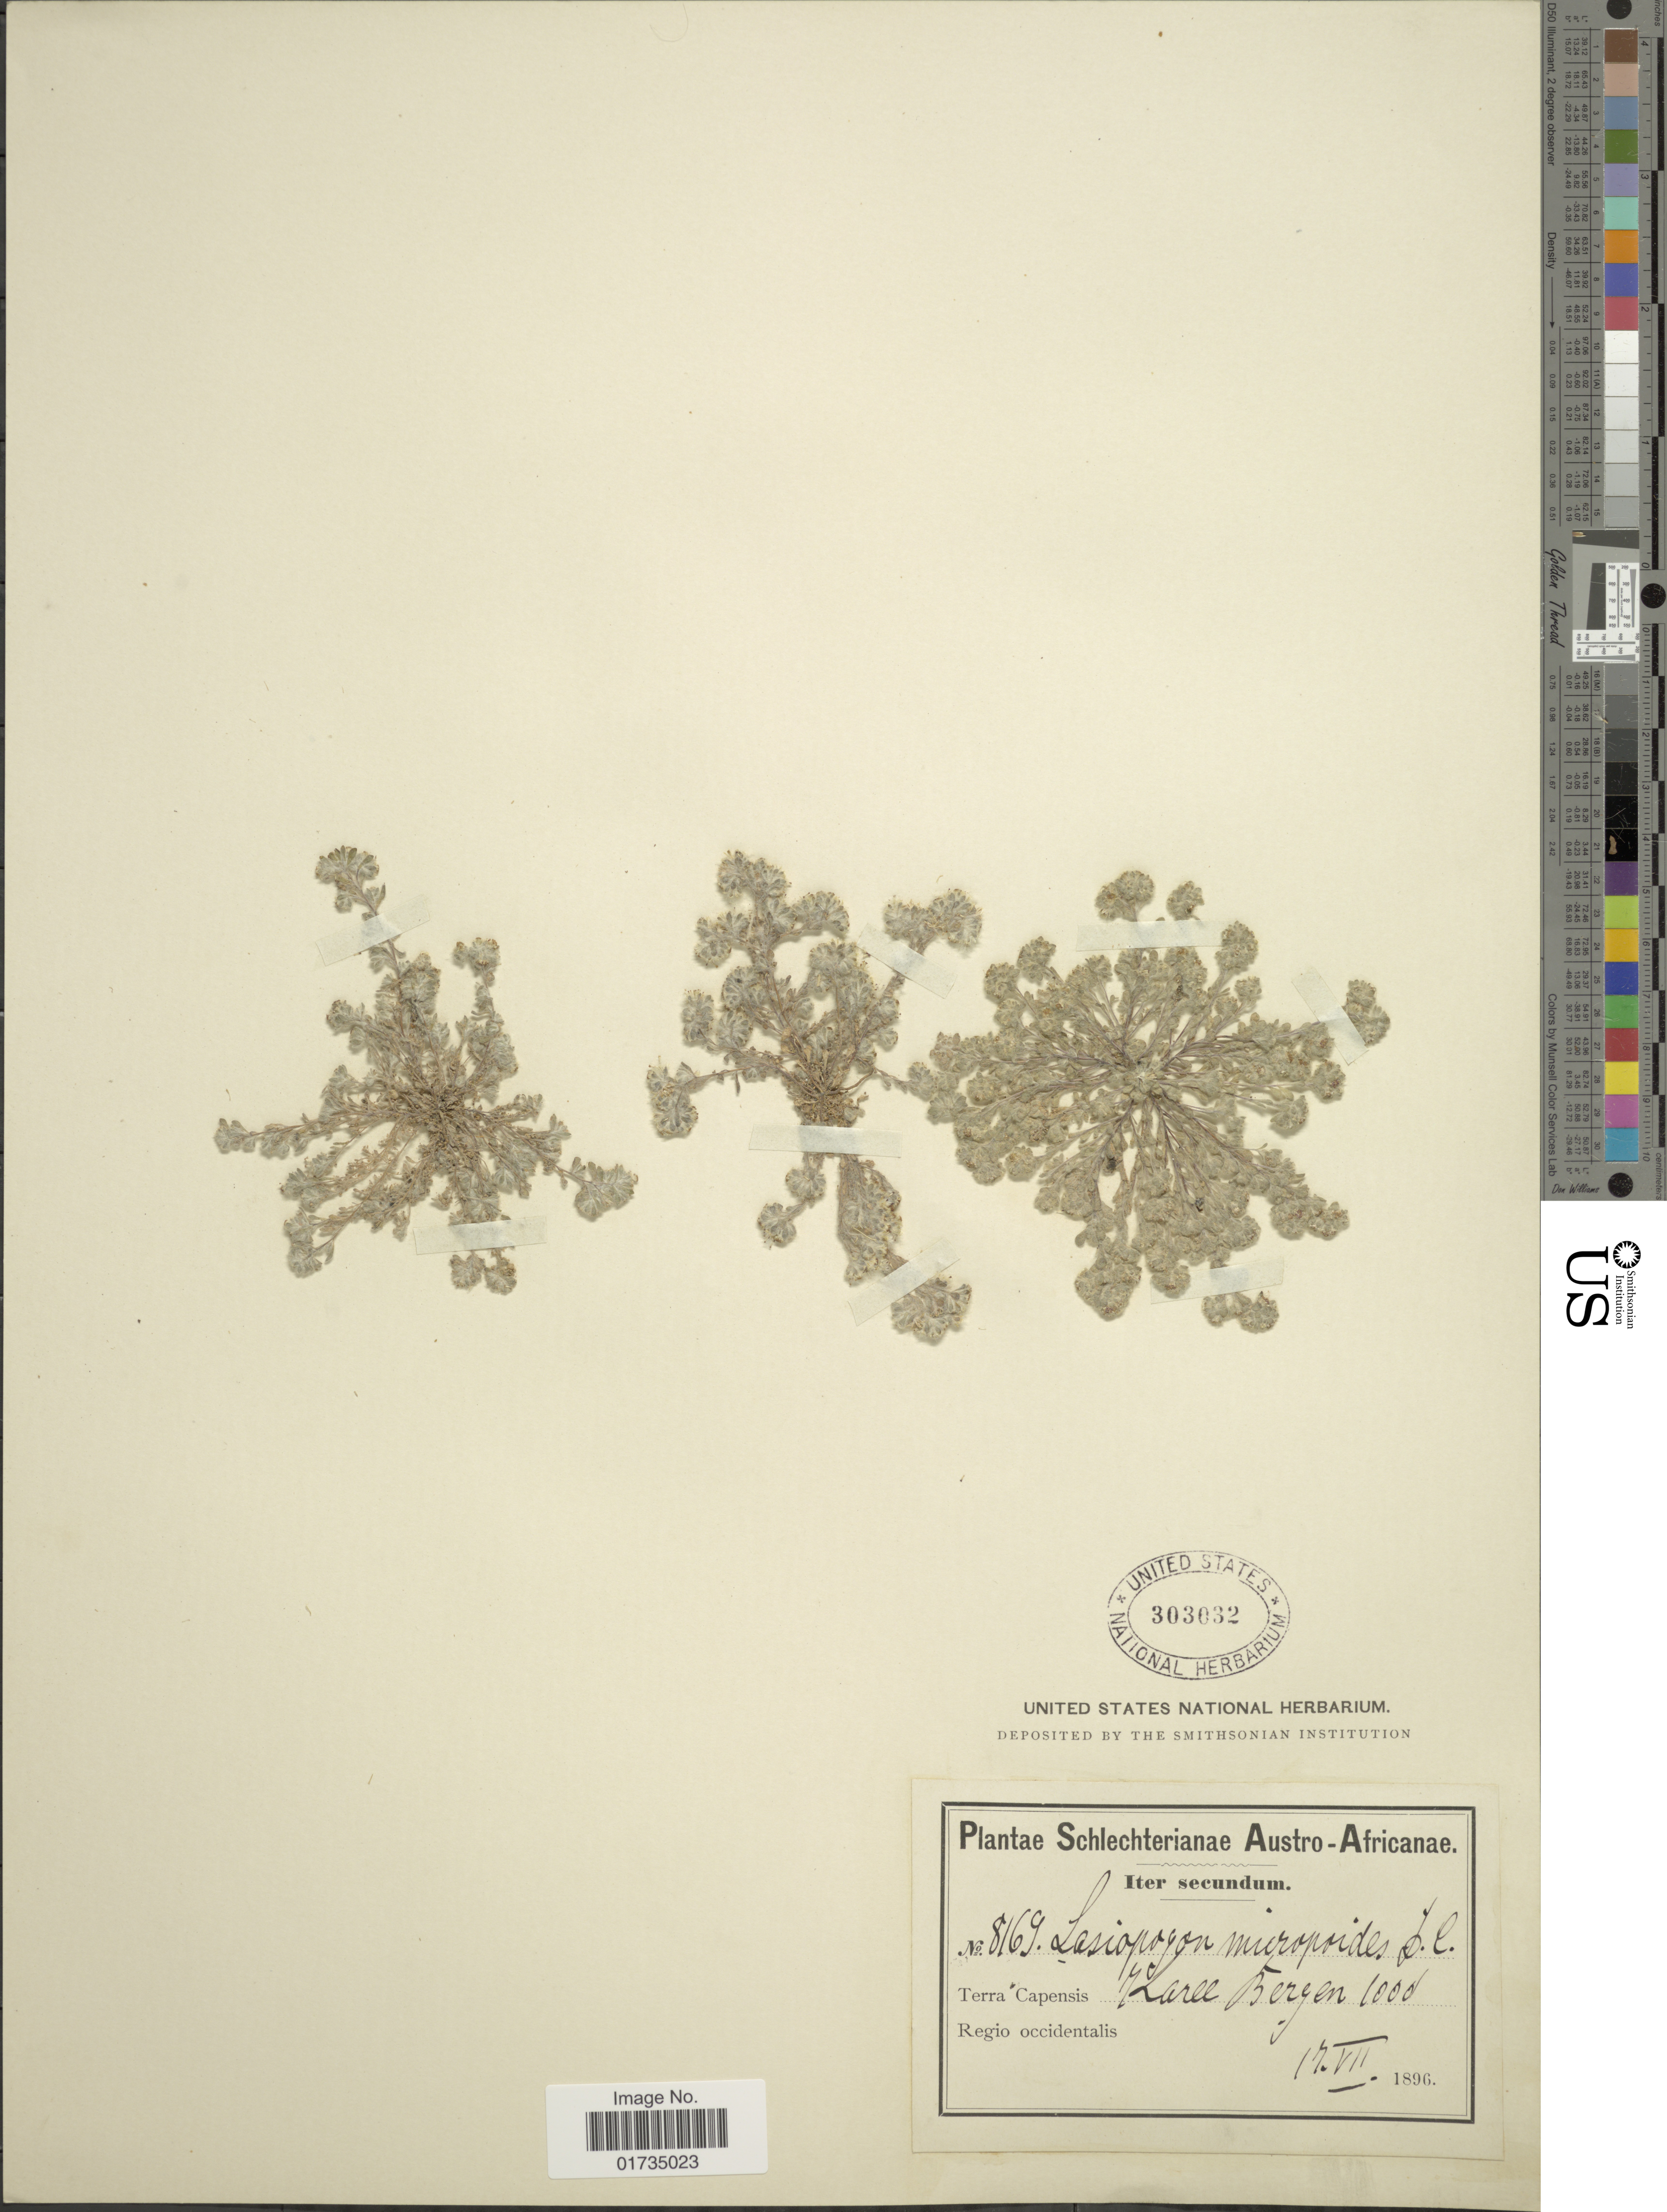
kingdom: Plantae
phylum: Tracheophyta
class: Magnoliopsida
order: Asterales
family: Asteraceae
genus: Lasiopogon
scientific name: Lasiopogon micropodoides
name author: DC.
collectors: Schlechter, --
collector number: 8169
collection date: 1896-07-17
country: South Africa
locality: Austro-Africanae. Regio occidentalis. Terra Capensis. Karee Begen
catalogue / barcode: US 303032